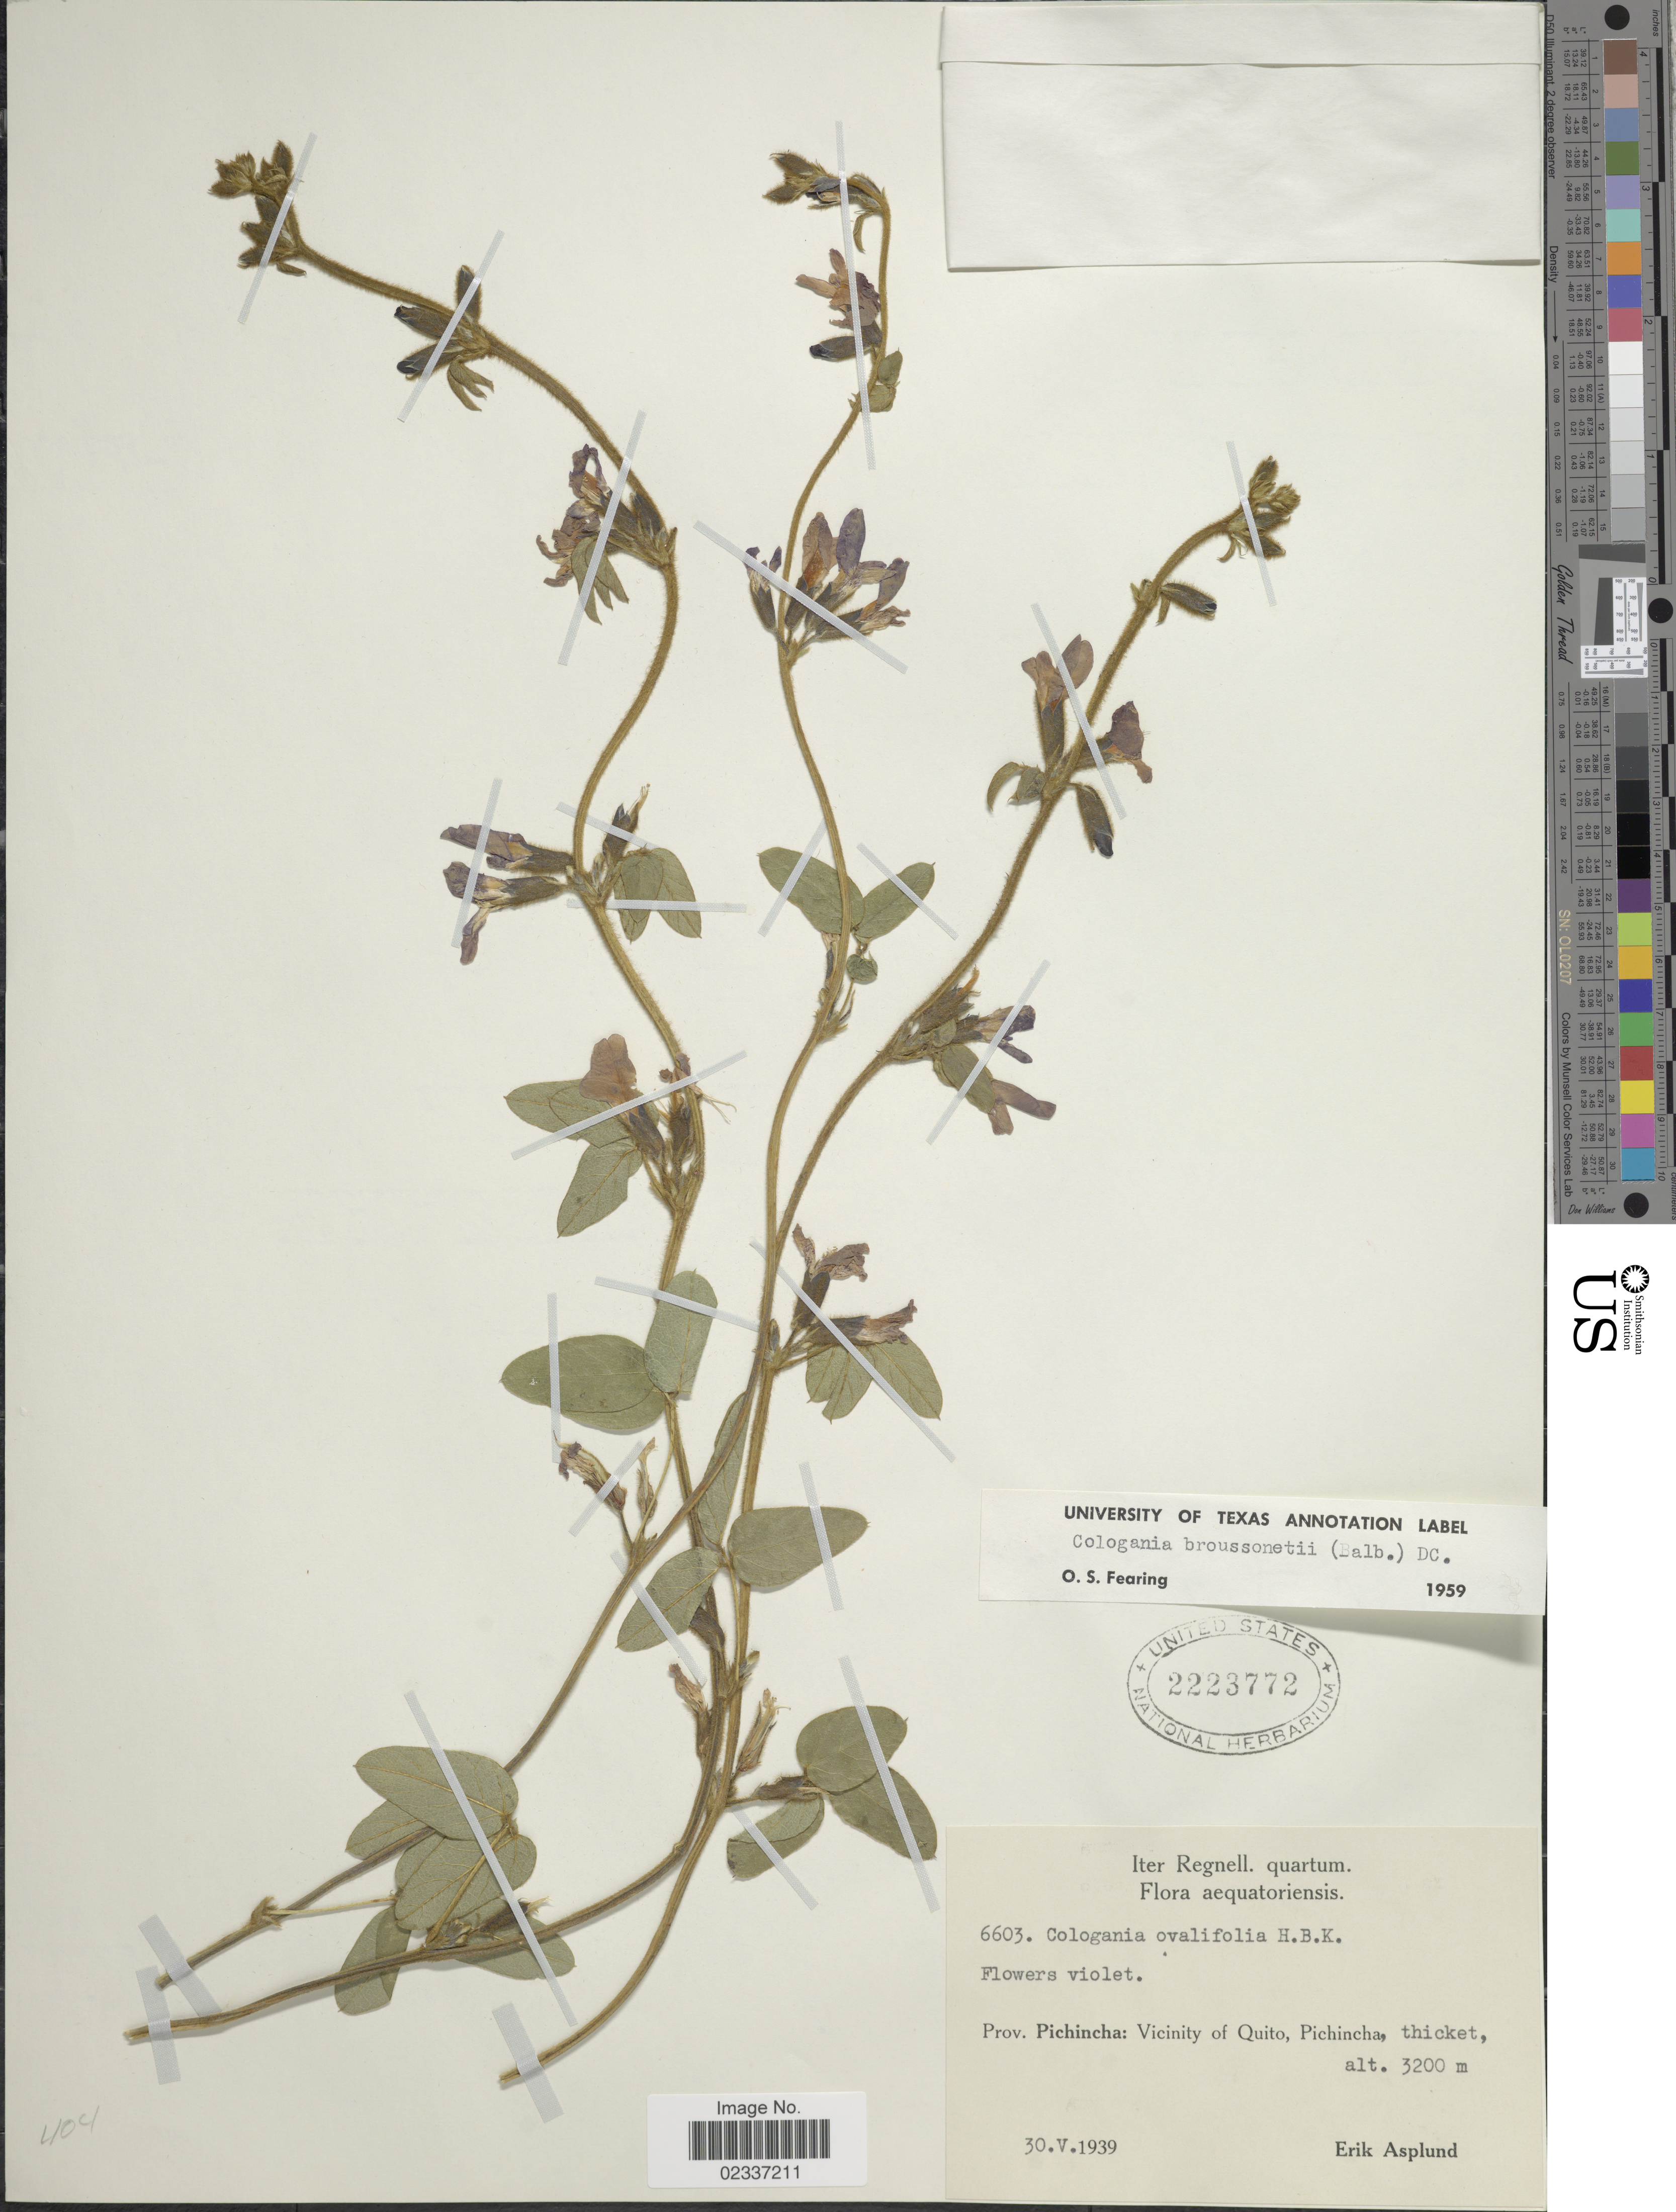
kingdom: Plantae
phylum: Tracheophyta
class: Magnoliopsida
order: Fabales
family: Fabaceae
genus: Cologania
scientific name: Cologania broussonetii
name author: (Balb.) DC.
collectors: E. Asplund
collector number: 6603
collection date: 1939-05-30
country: Ecuador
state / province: Pichincha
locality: Vicinity of Quito, Pichincha, thicket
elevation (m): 3200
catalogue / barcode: US 2223772